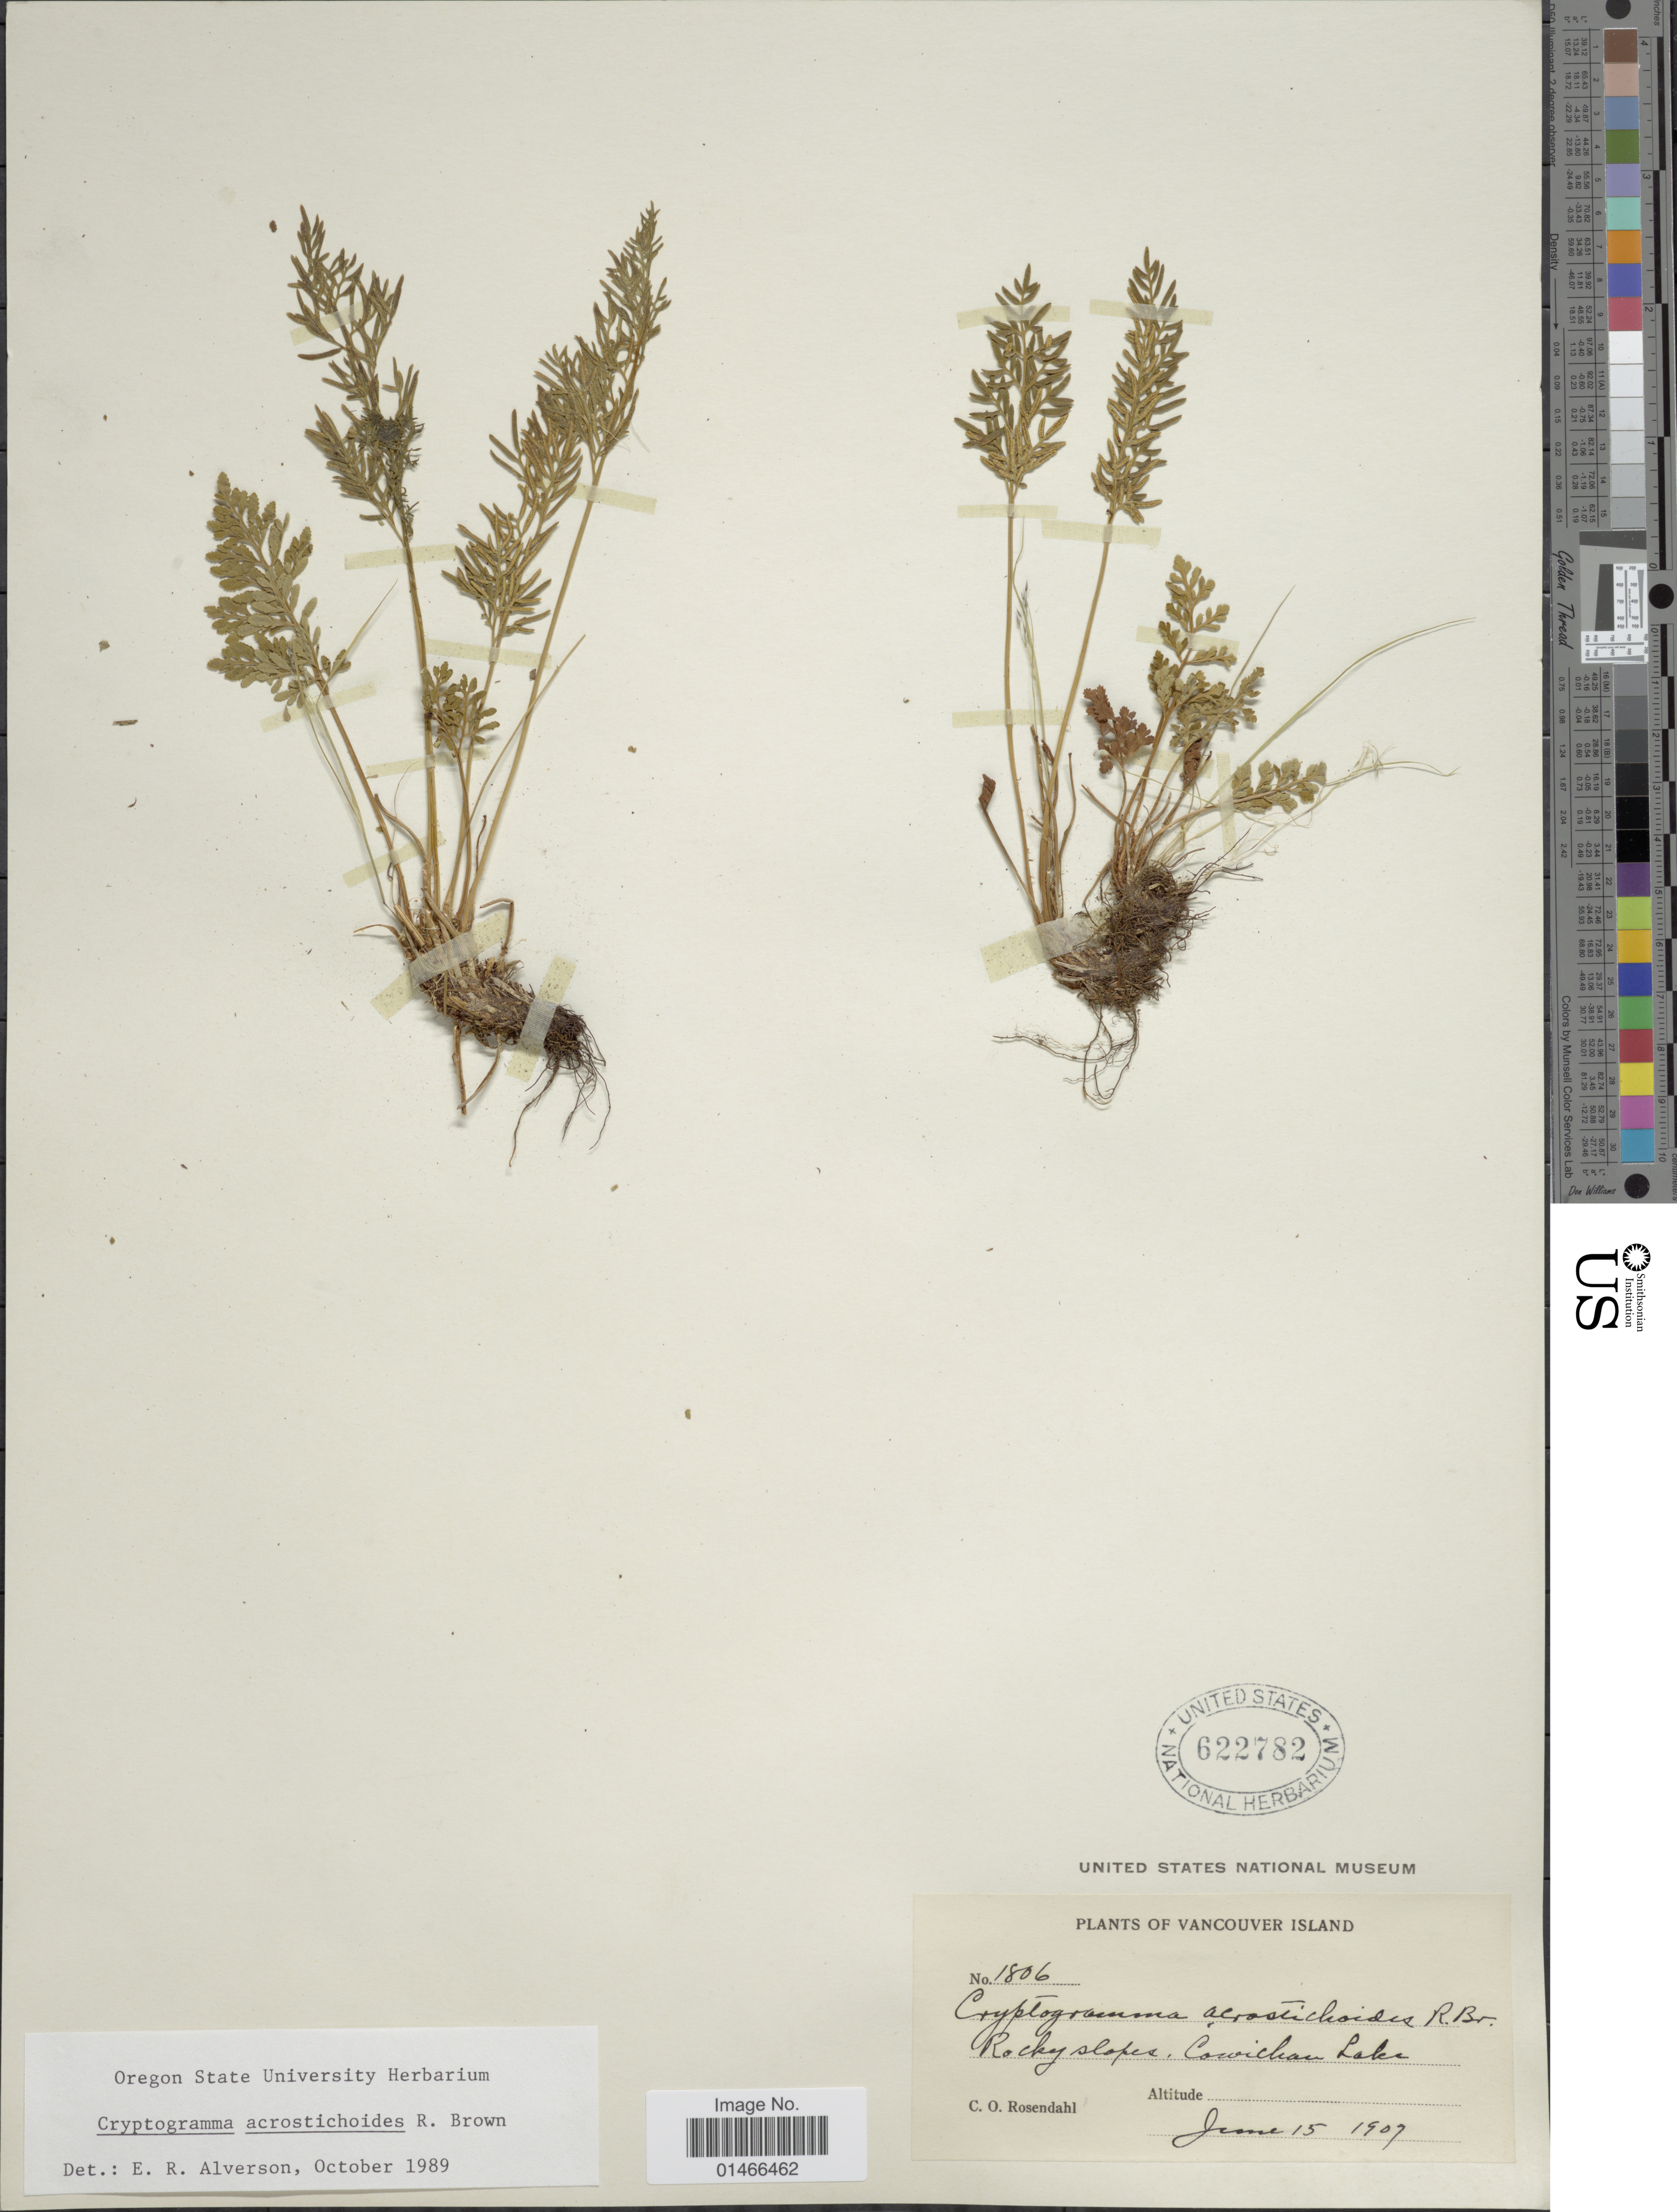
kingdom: Plantae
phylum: Tracheophyta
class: Polypodiopsida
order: Polypodiales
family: Pteridaceae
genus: Cryptogramma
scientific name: Cryptogramma acrostichoides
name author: R. Br.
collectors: C. O. Rosendahl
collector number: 1806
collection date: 1907-06-15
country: Canada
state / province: British Columbia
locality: Vancouver Island. Rocky slopes, Cowichan Lake.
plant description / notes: No precise locality correction needed.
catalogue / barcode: US 622782